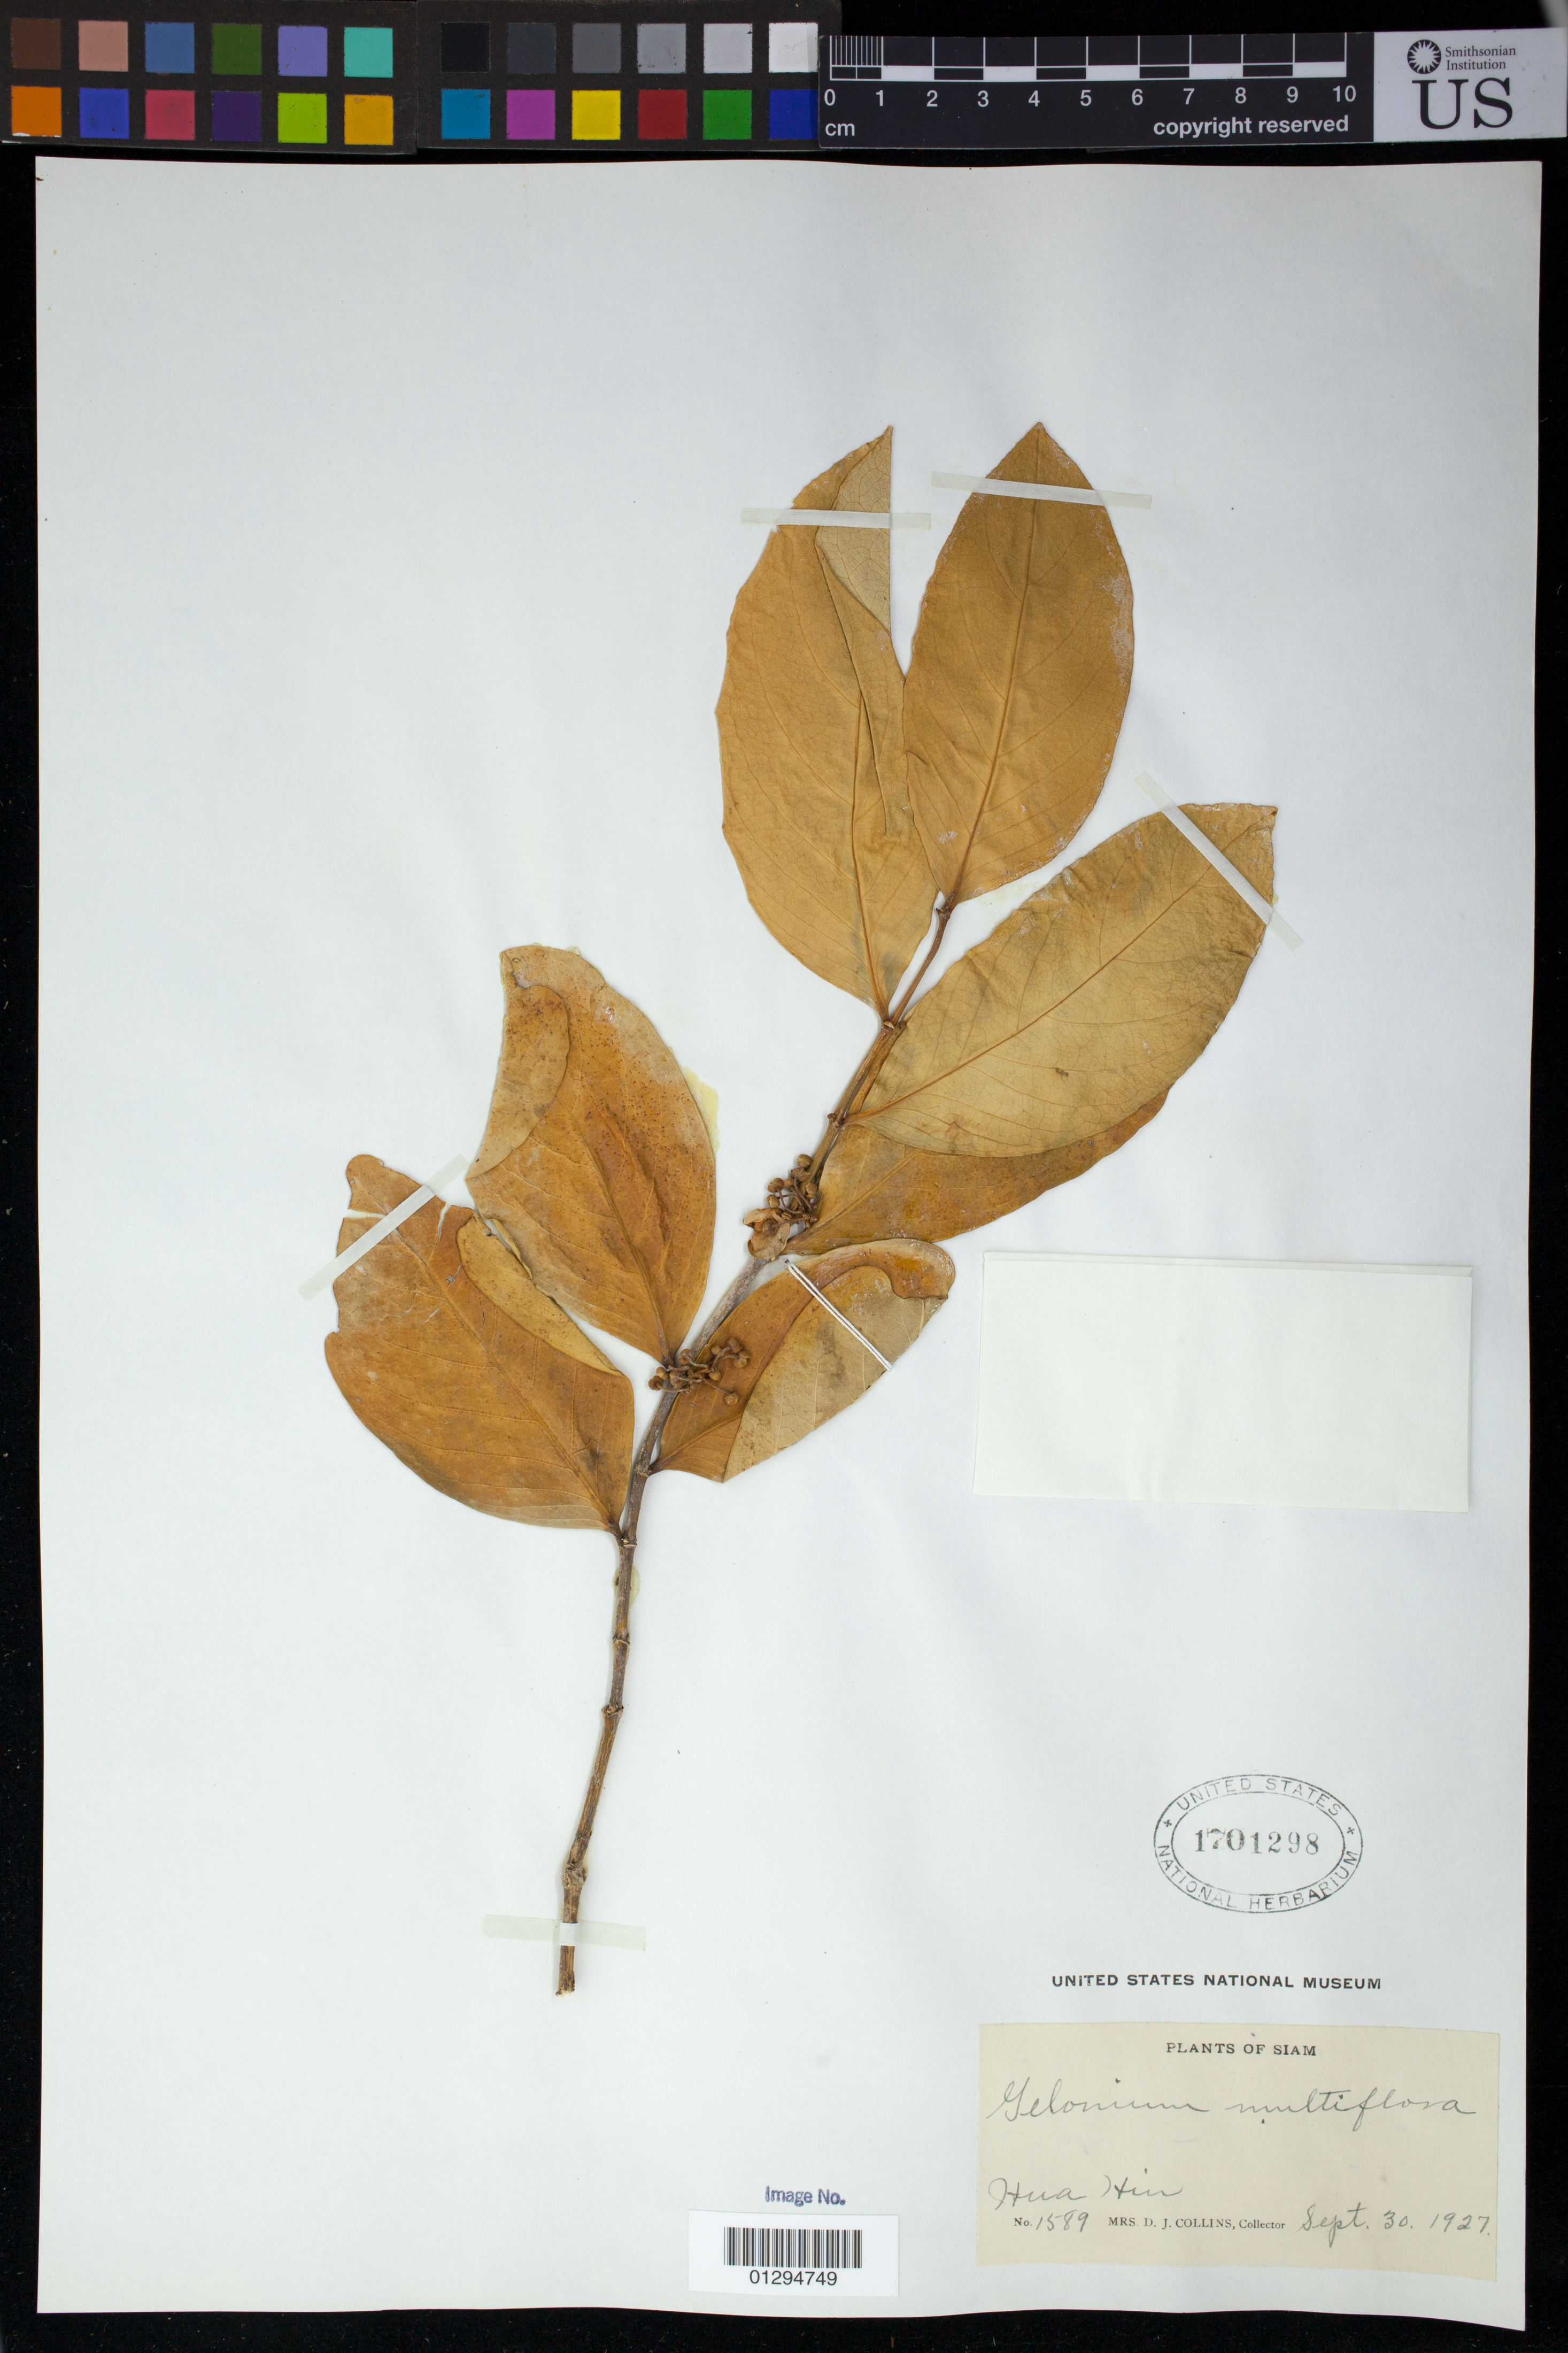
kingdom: Plantae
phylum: Tracheophyta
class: Magnoliopsida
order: Malpighiales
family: Euphorbiaceae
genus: Gelonium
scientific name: Gelonium multiflorum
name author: A. Juss.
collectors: Mrs. D. J. Collins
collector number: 1589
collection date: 1927-09-30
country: Thailand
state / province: Prachuap Khiri Khan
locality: Hua Hin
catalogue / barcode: US 1701298